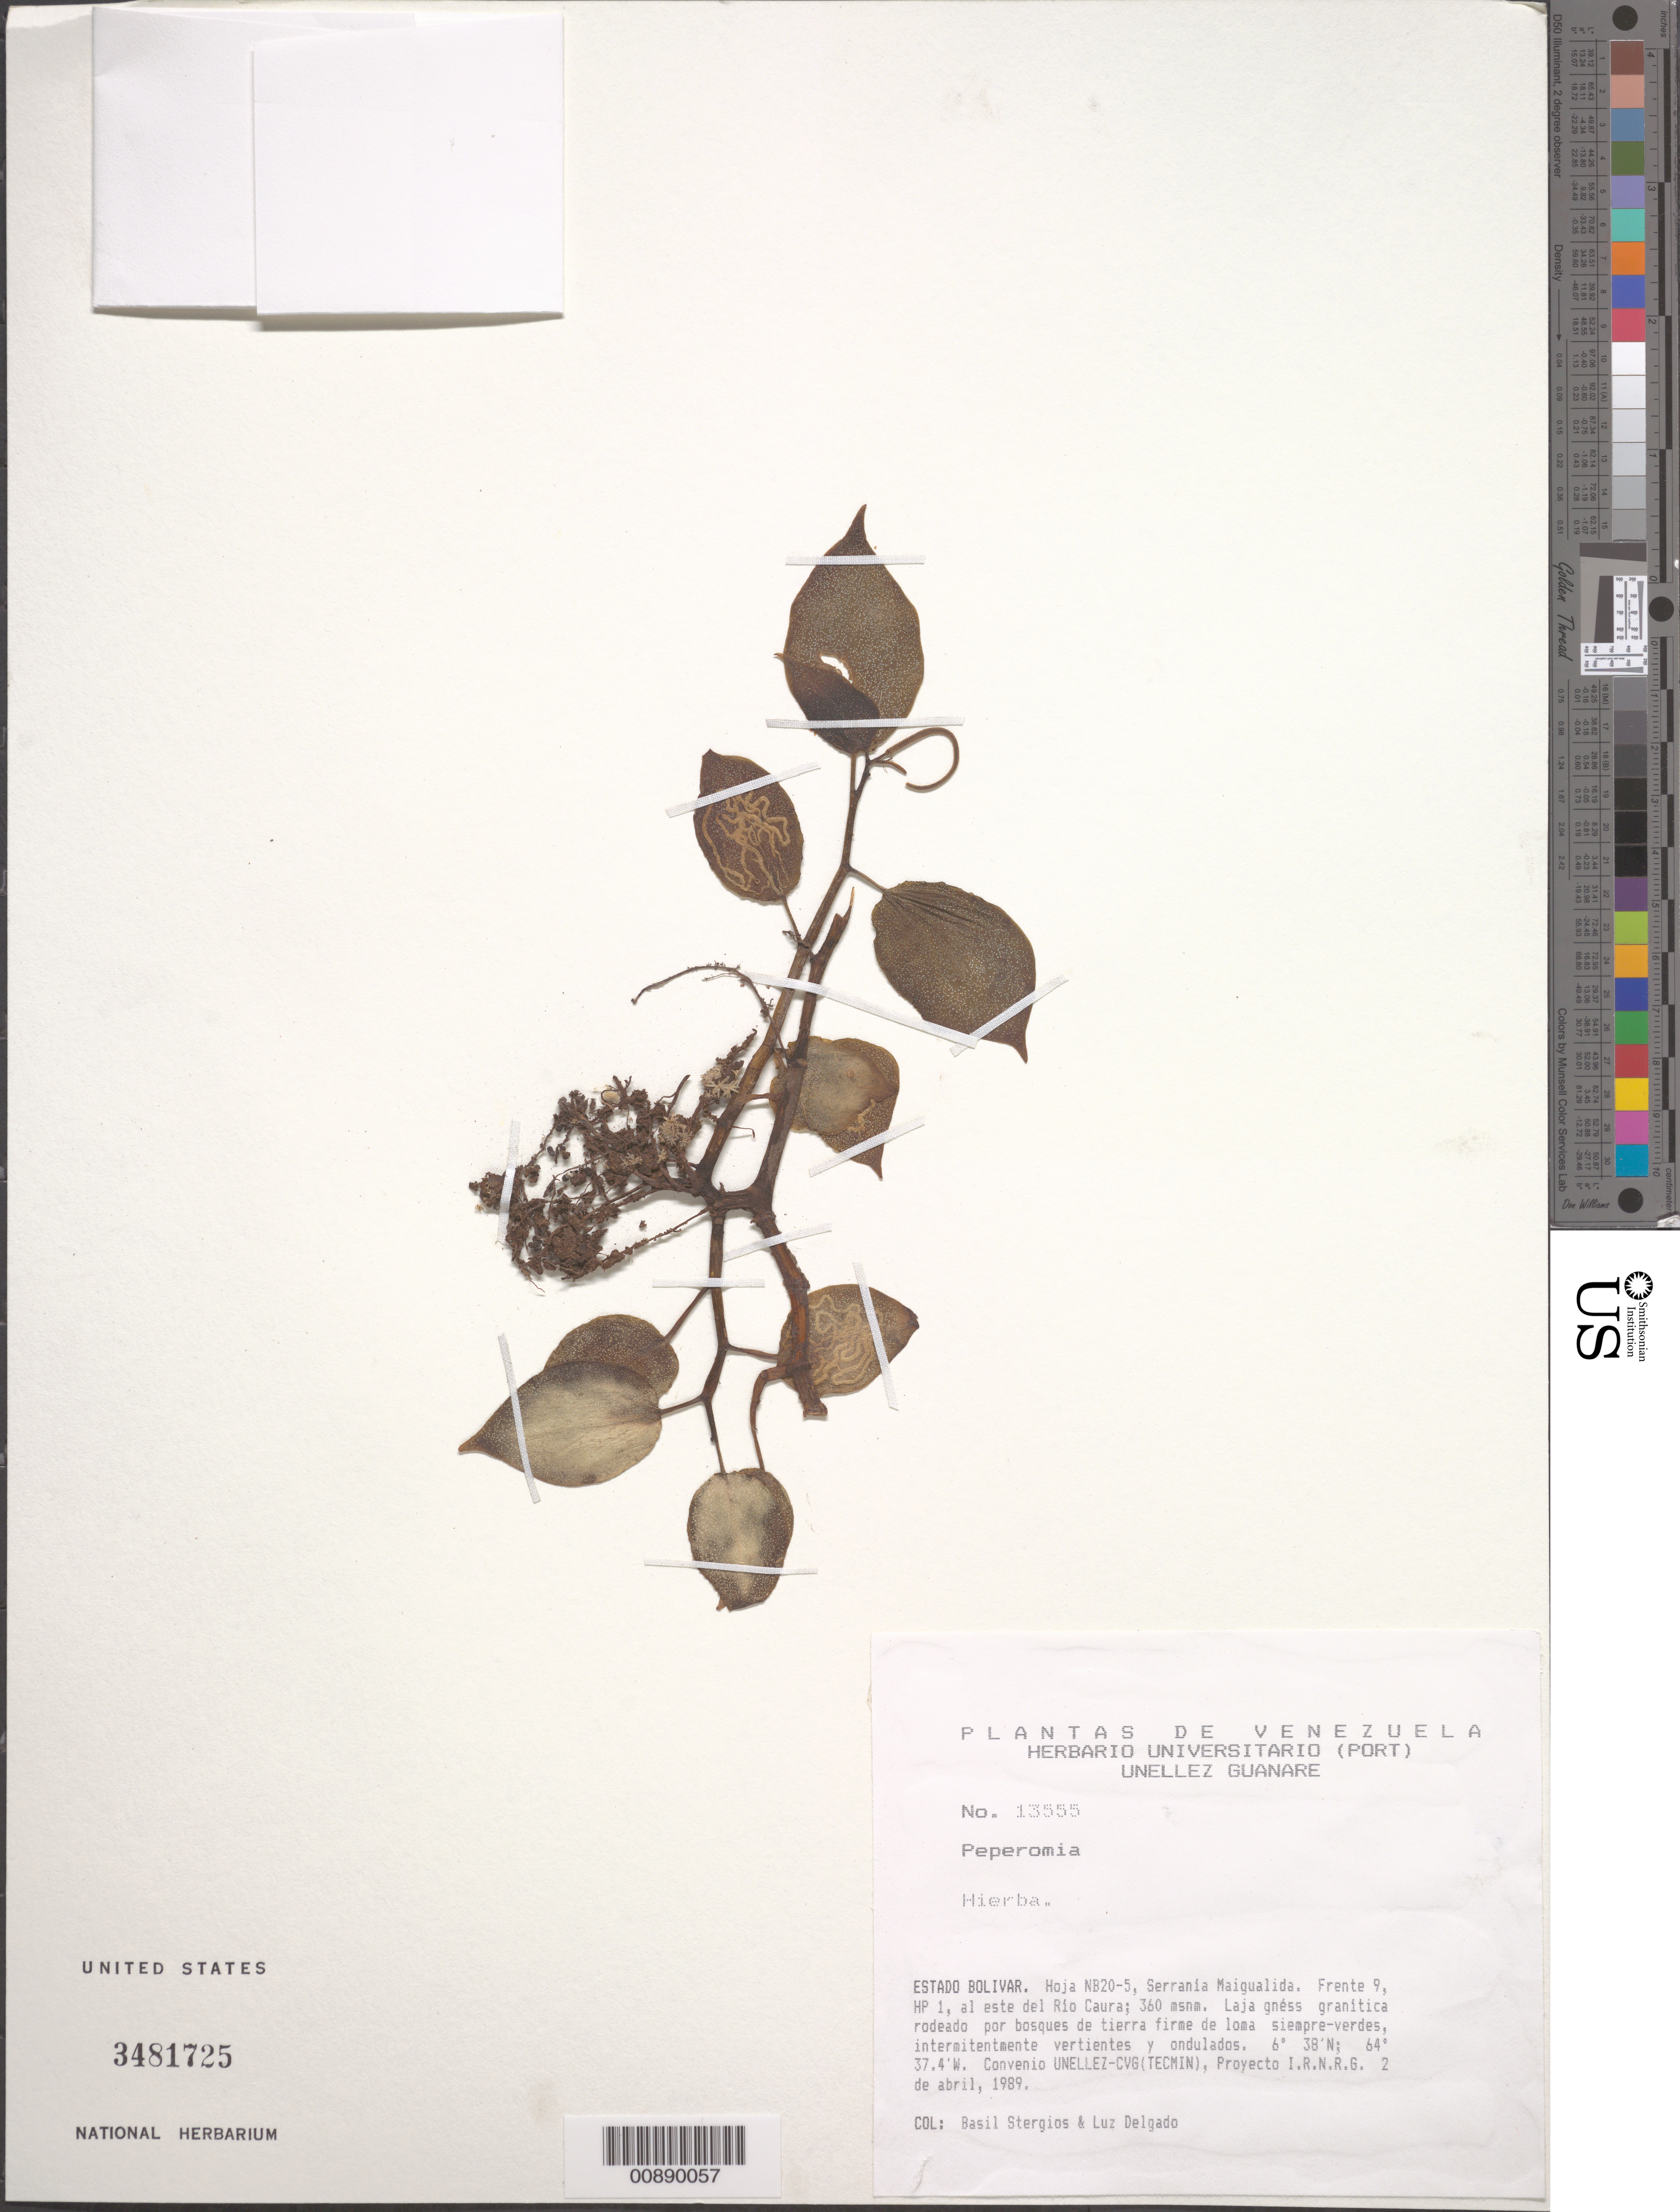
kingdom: Plantae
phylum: Tracheophyta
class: Magnoliopsida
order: Piperales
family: Piperaceae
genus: Peperomia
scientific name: Peperomia sp.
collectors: B. G. Stergios & L. Delgado V.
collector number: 13555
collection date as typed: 2-Apr-89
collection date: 1989-04-02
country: Venezuela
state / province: Bolívar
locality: Serrania Maigualida, E del río Caura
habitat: Laja gnéss granítica rodeado por bosques de tierra firme de loma siempre-verdes, intermitentmente vertientes y ondulados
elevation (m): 360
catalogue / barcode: US 3481725